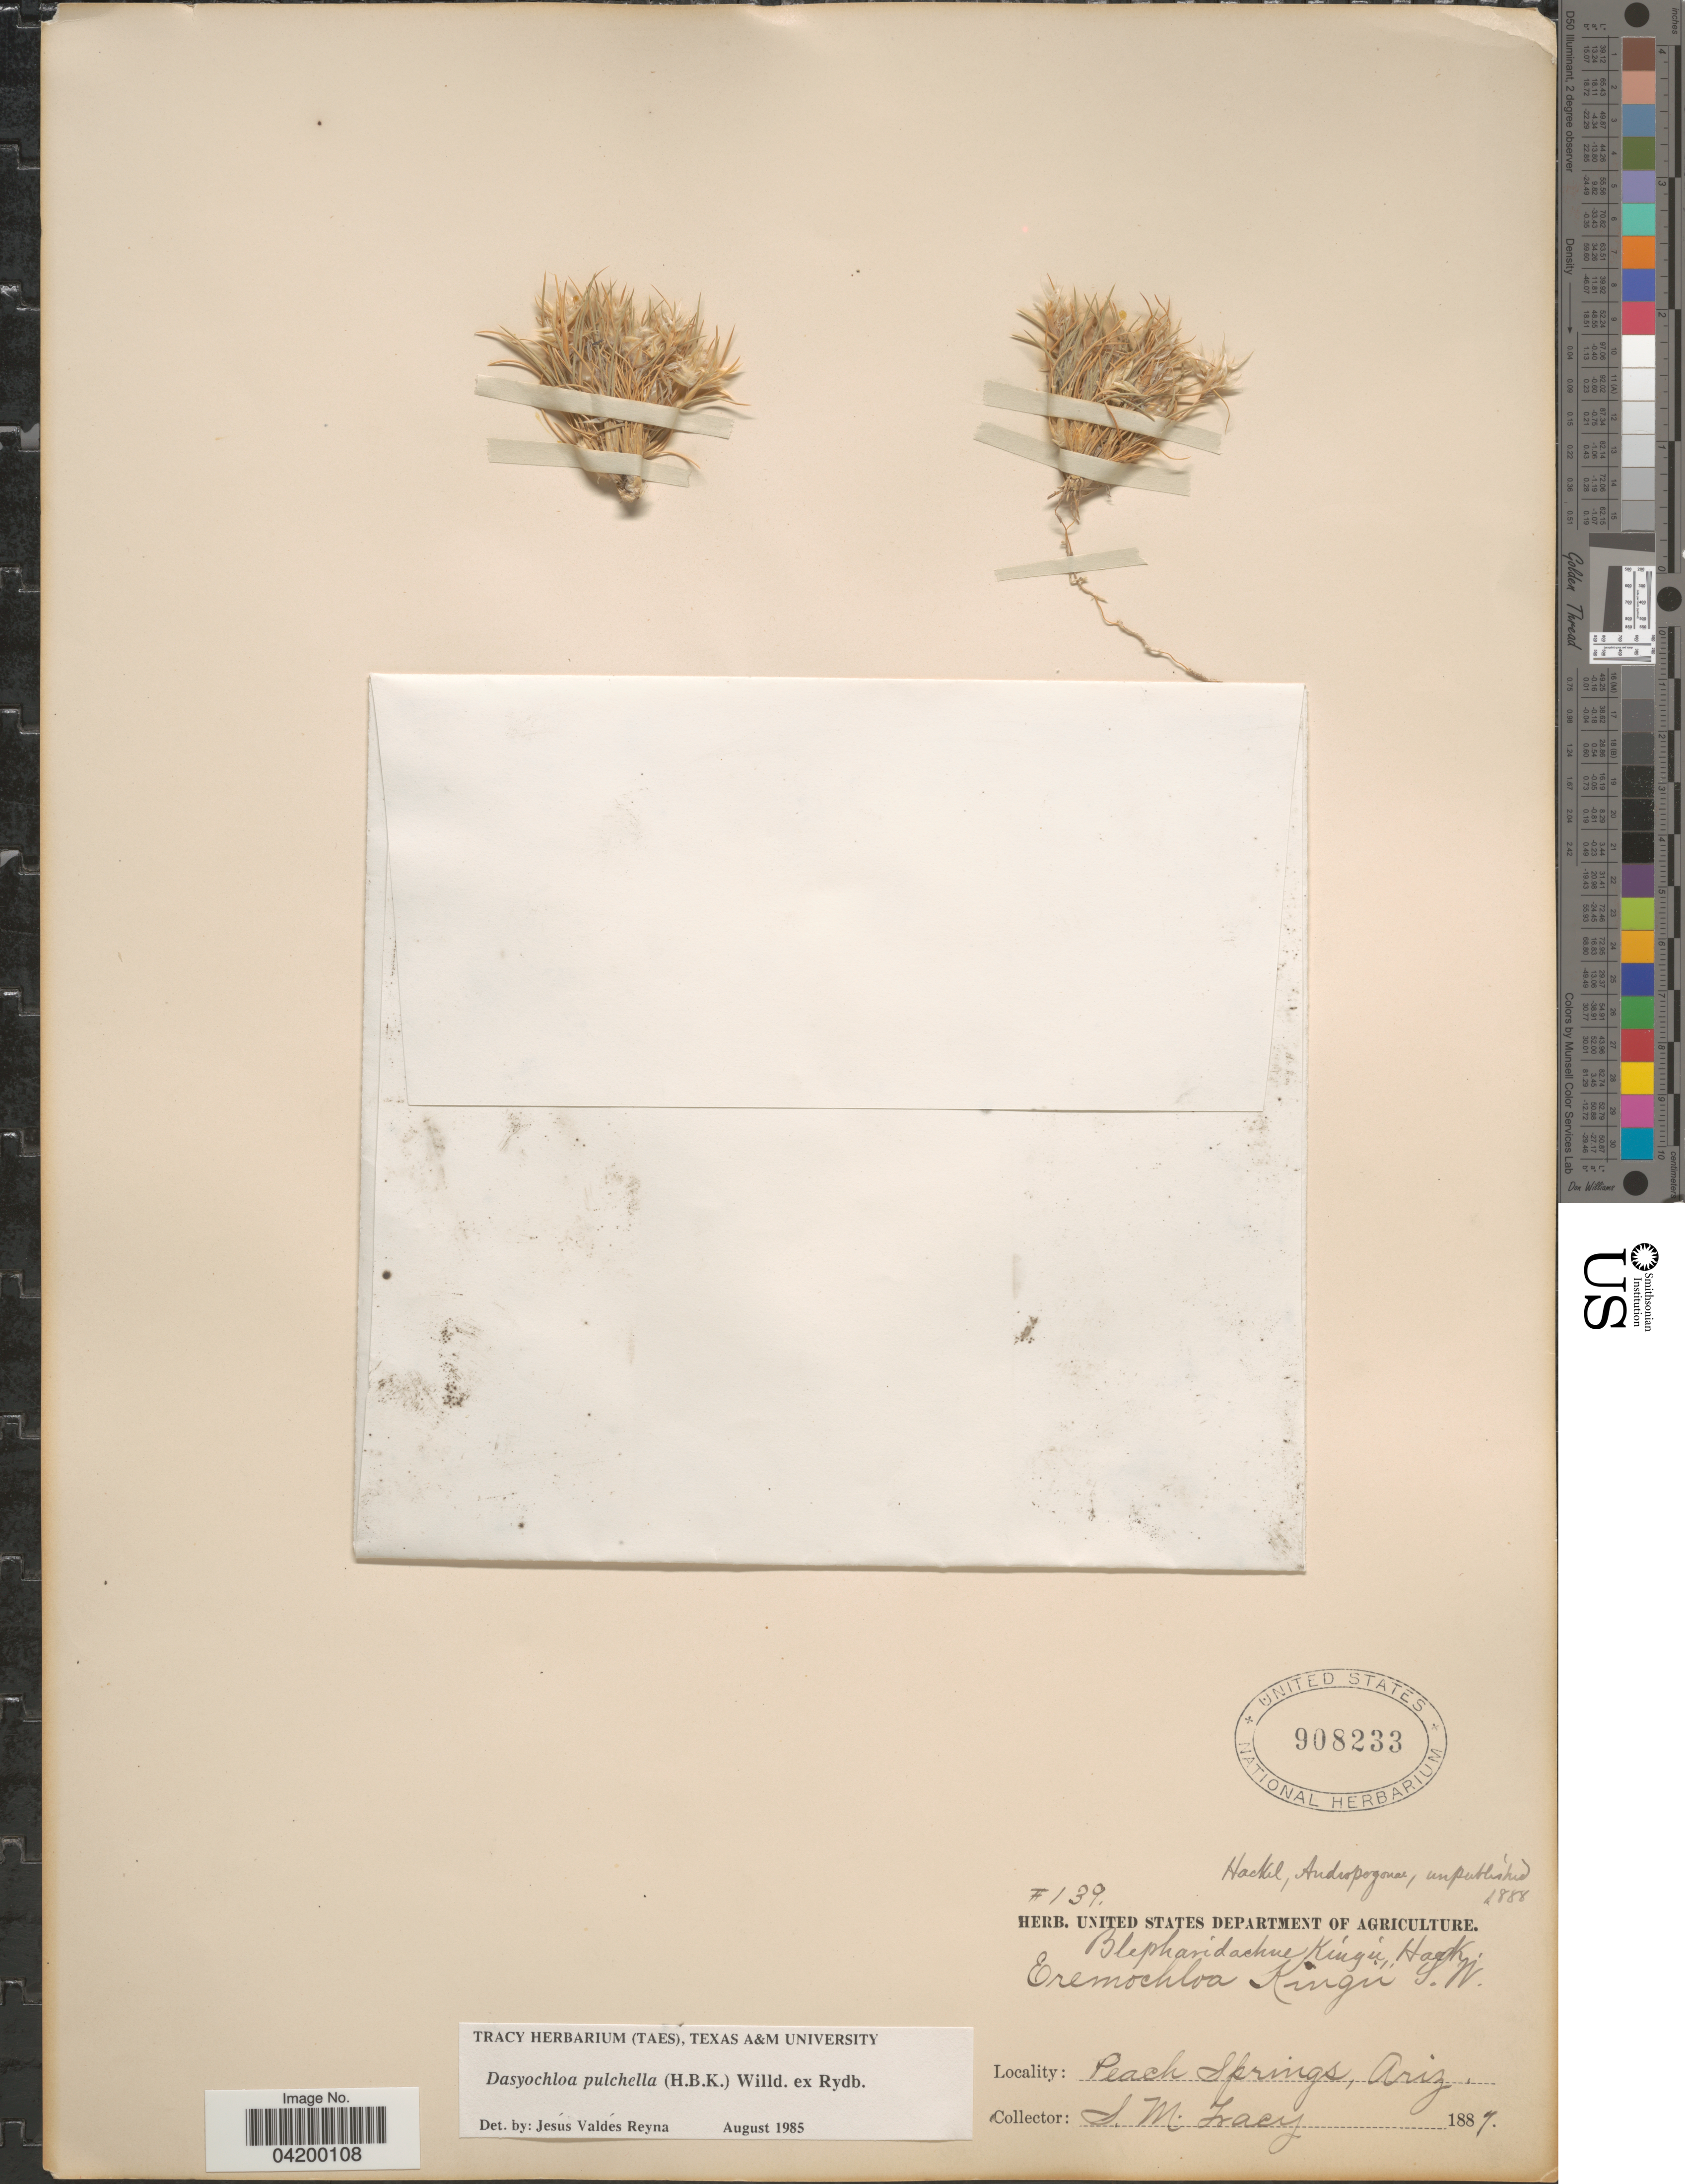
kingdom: Plantae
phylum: Tracheophyta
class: Liliopsida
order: Poales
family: Poaceae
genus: Dasyochloa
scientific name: Dasyochloa pulchella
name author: (Kunth) Willd. ex Rydb.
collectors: S. M. Tracy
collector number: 139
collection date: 1887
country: United States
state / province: Arizona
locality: Peach Springs.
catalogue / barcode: US 908233